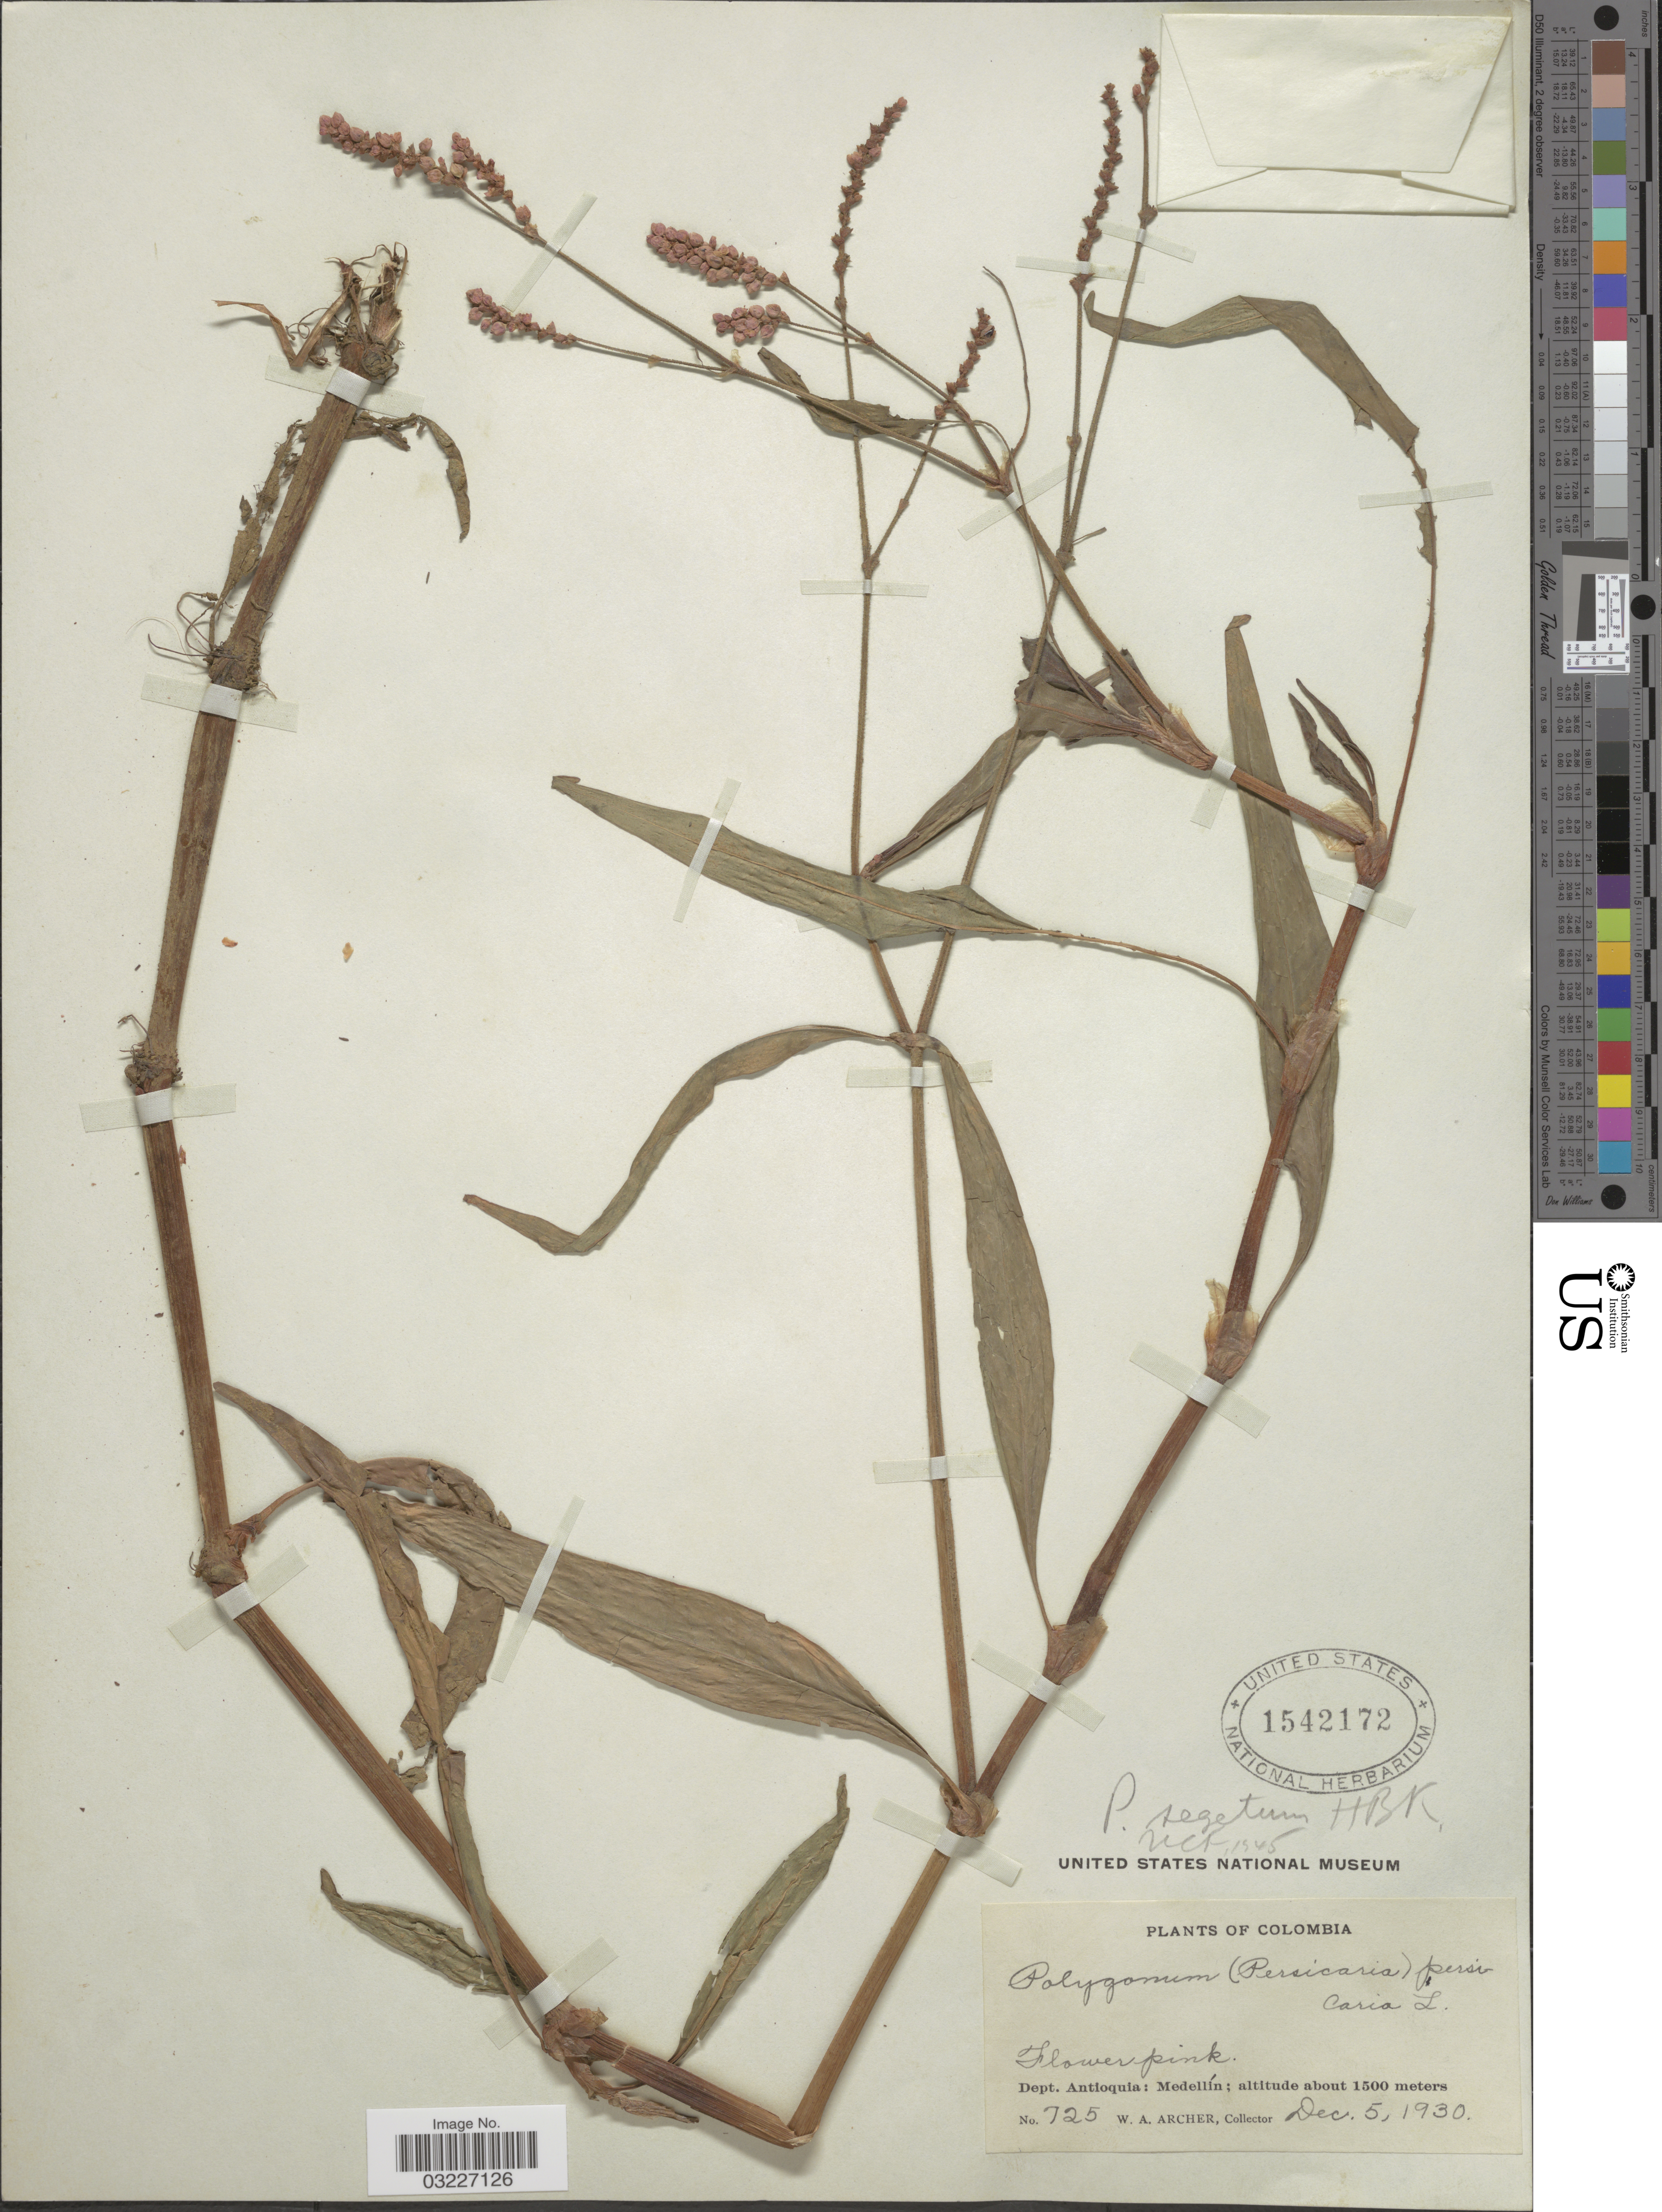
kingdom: Plantae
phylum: Tracheophyta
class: Magnoliopsida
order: Caryophyllales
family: Polygonaceae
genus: Polygonum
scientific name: Polygonum segetum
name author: Kunth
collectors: W. Archer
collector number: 725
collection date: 1930-12-05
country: Colombia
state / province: Antioquia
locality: Dept. Antioquia: Medellín.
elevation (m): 1500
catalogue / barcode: US 1542172